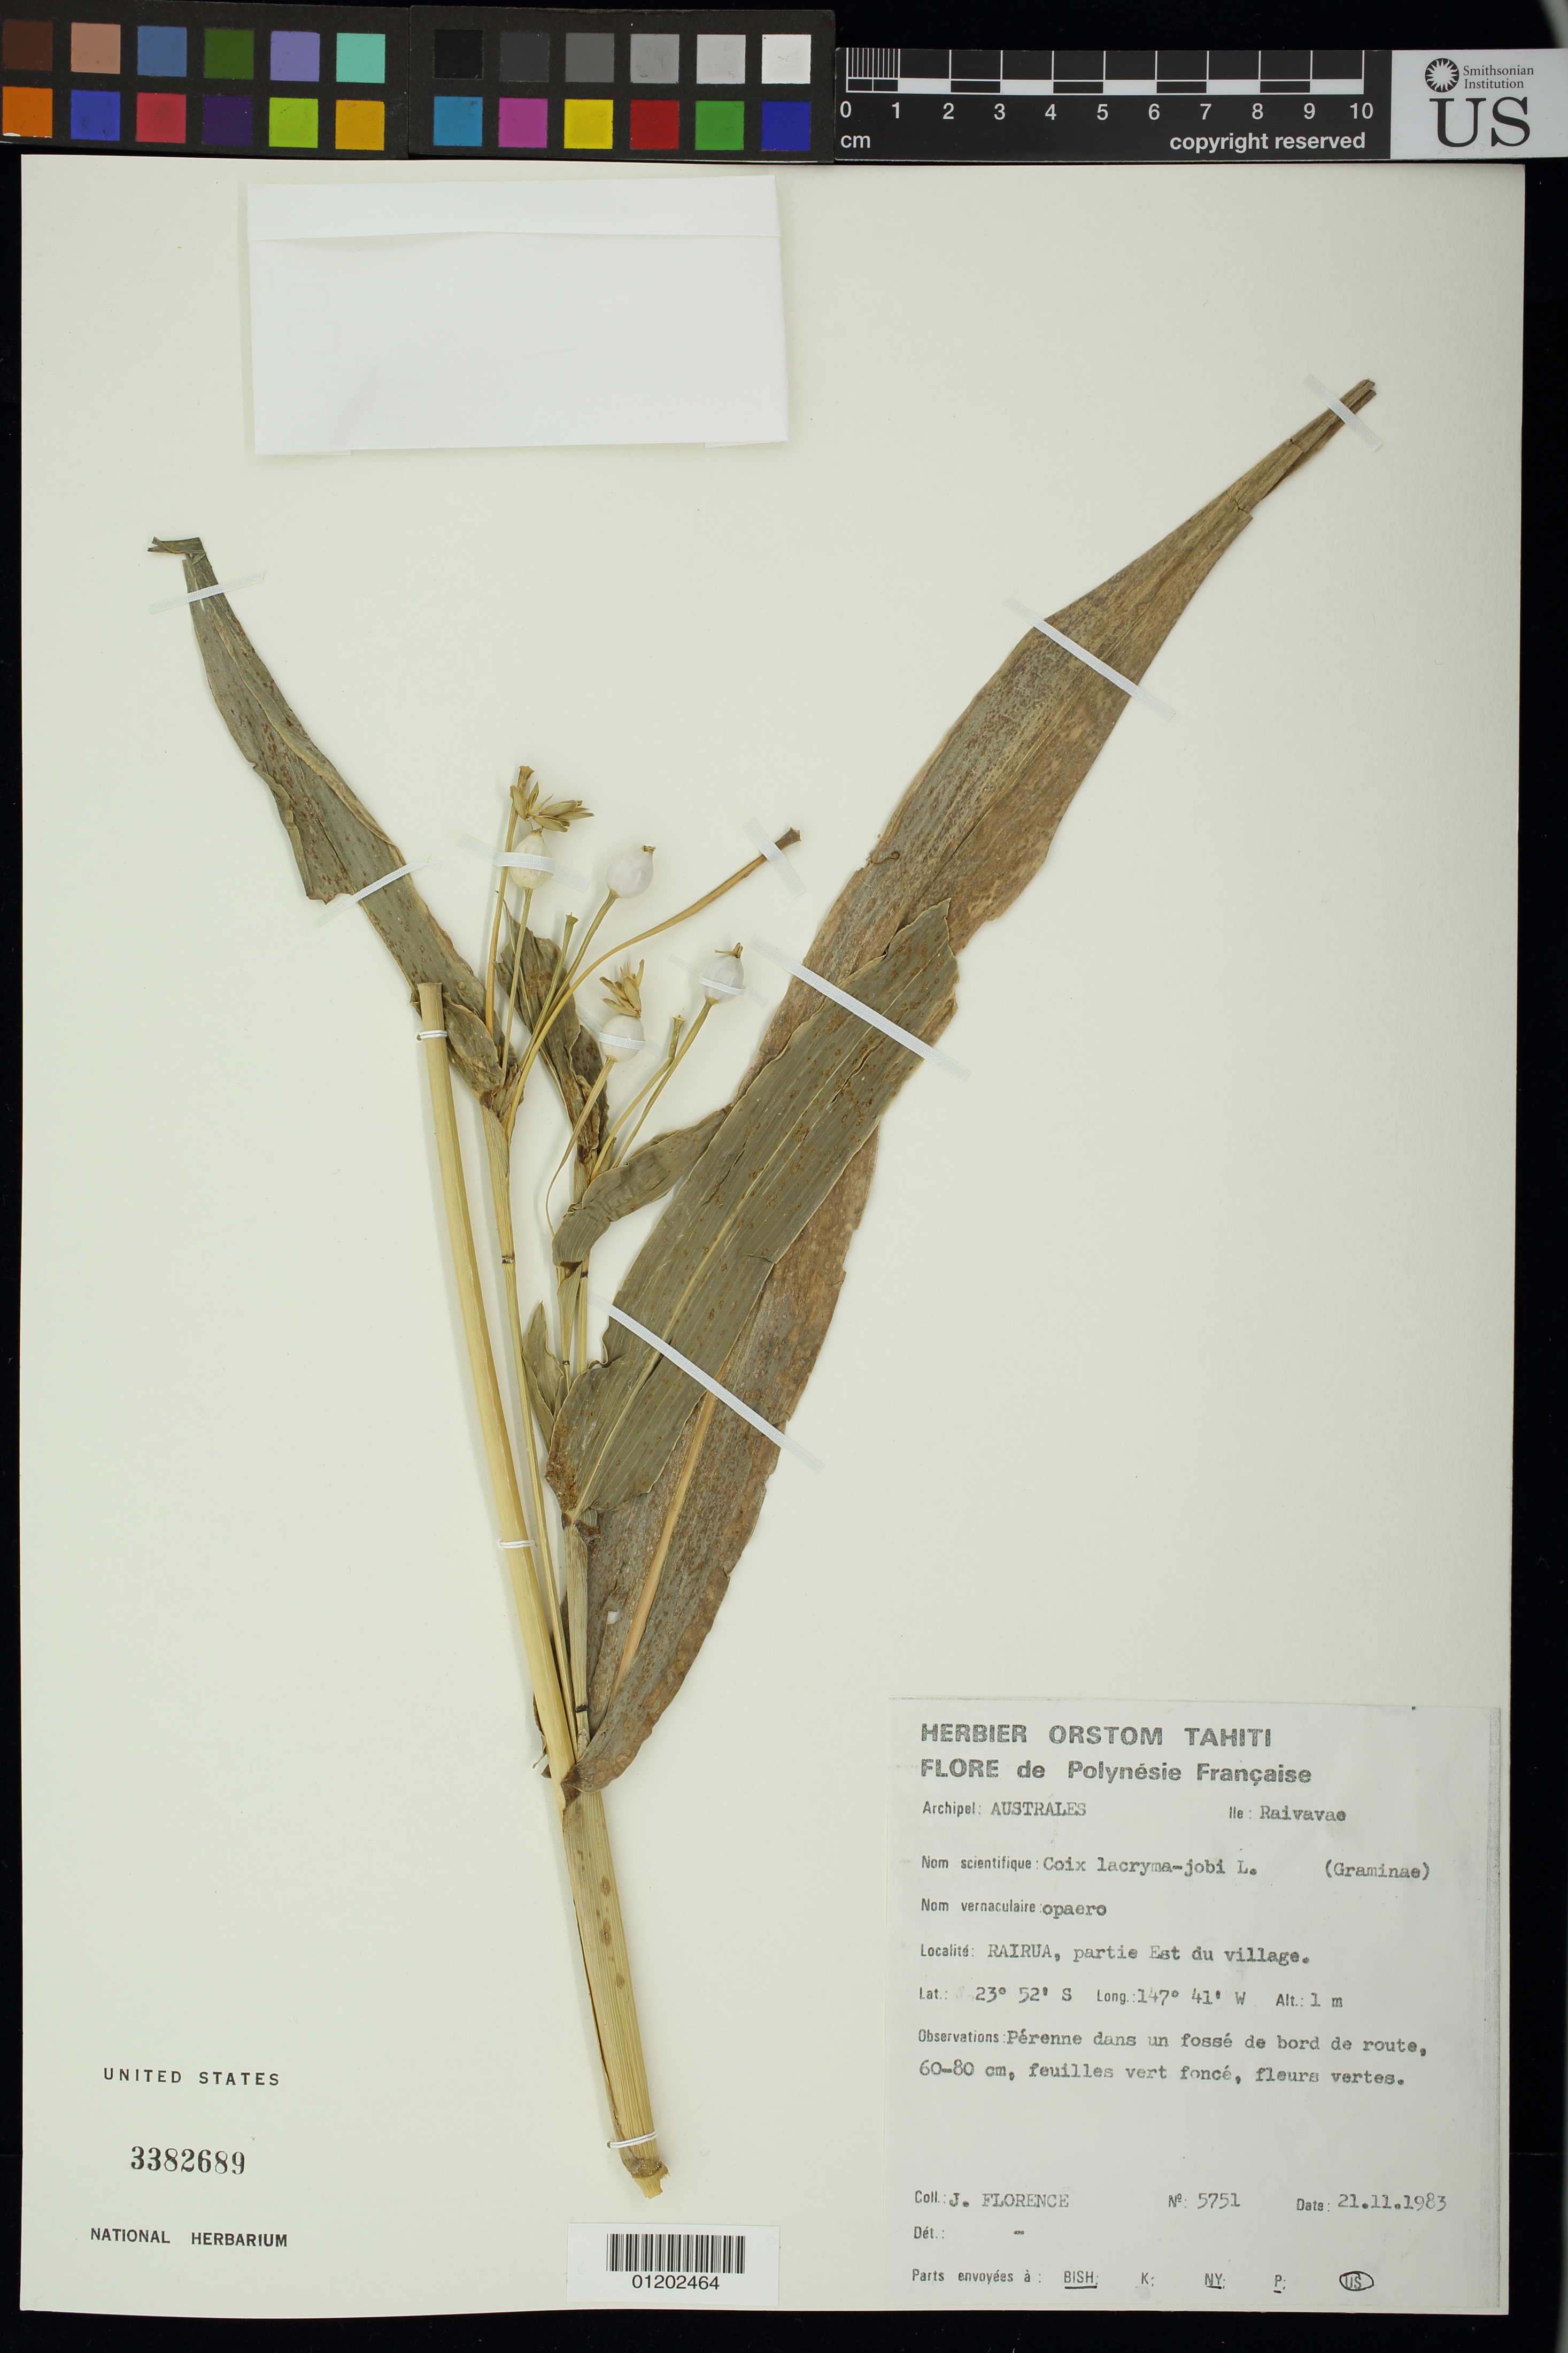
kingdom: Plantae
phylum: Tracheophyta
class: Liliopsida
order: Poales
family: Poaceae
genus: Coix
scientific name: Coix lacryma-jobi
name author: L.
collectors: J. Florence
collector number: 5751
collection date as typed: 21 Nov 1983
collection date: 1983-11-21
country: French Polynesia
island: Raivavae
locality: Rairua, partie est du village.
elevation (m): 1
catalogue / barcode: US 3382869